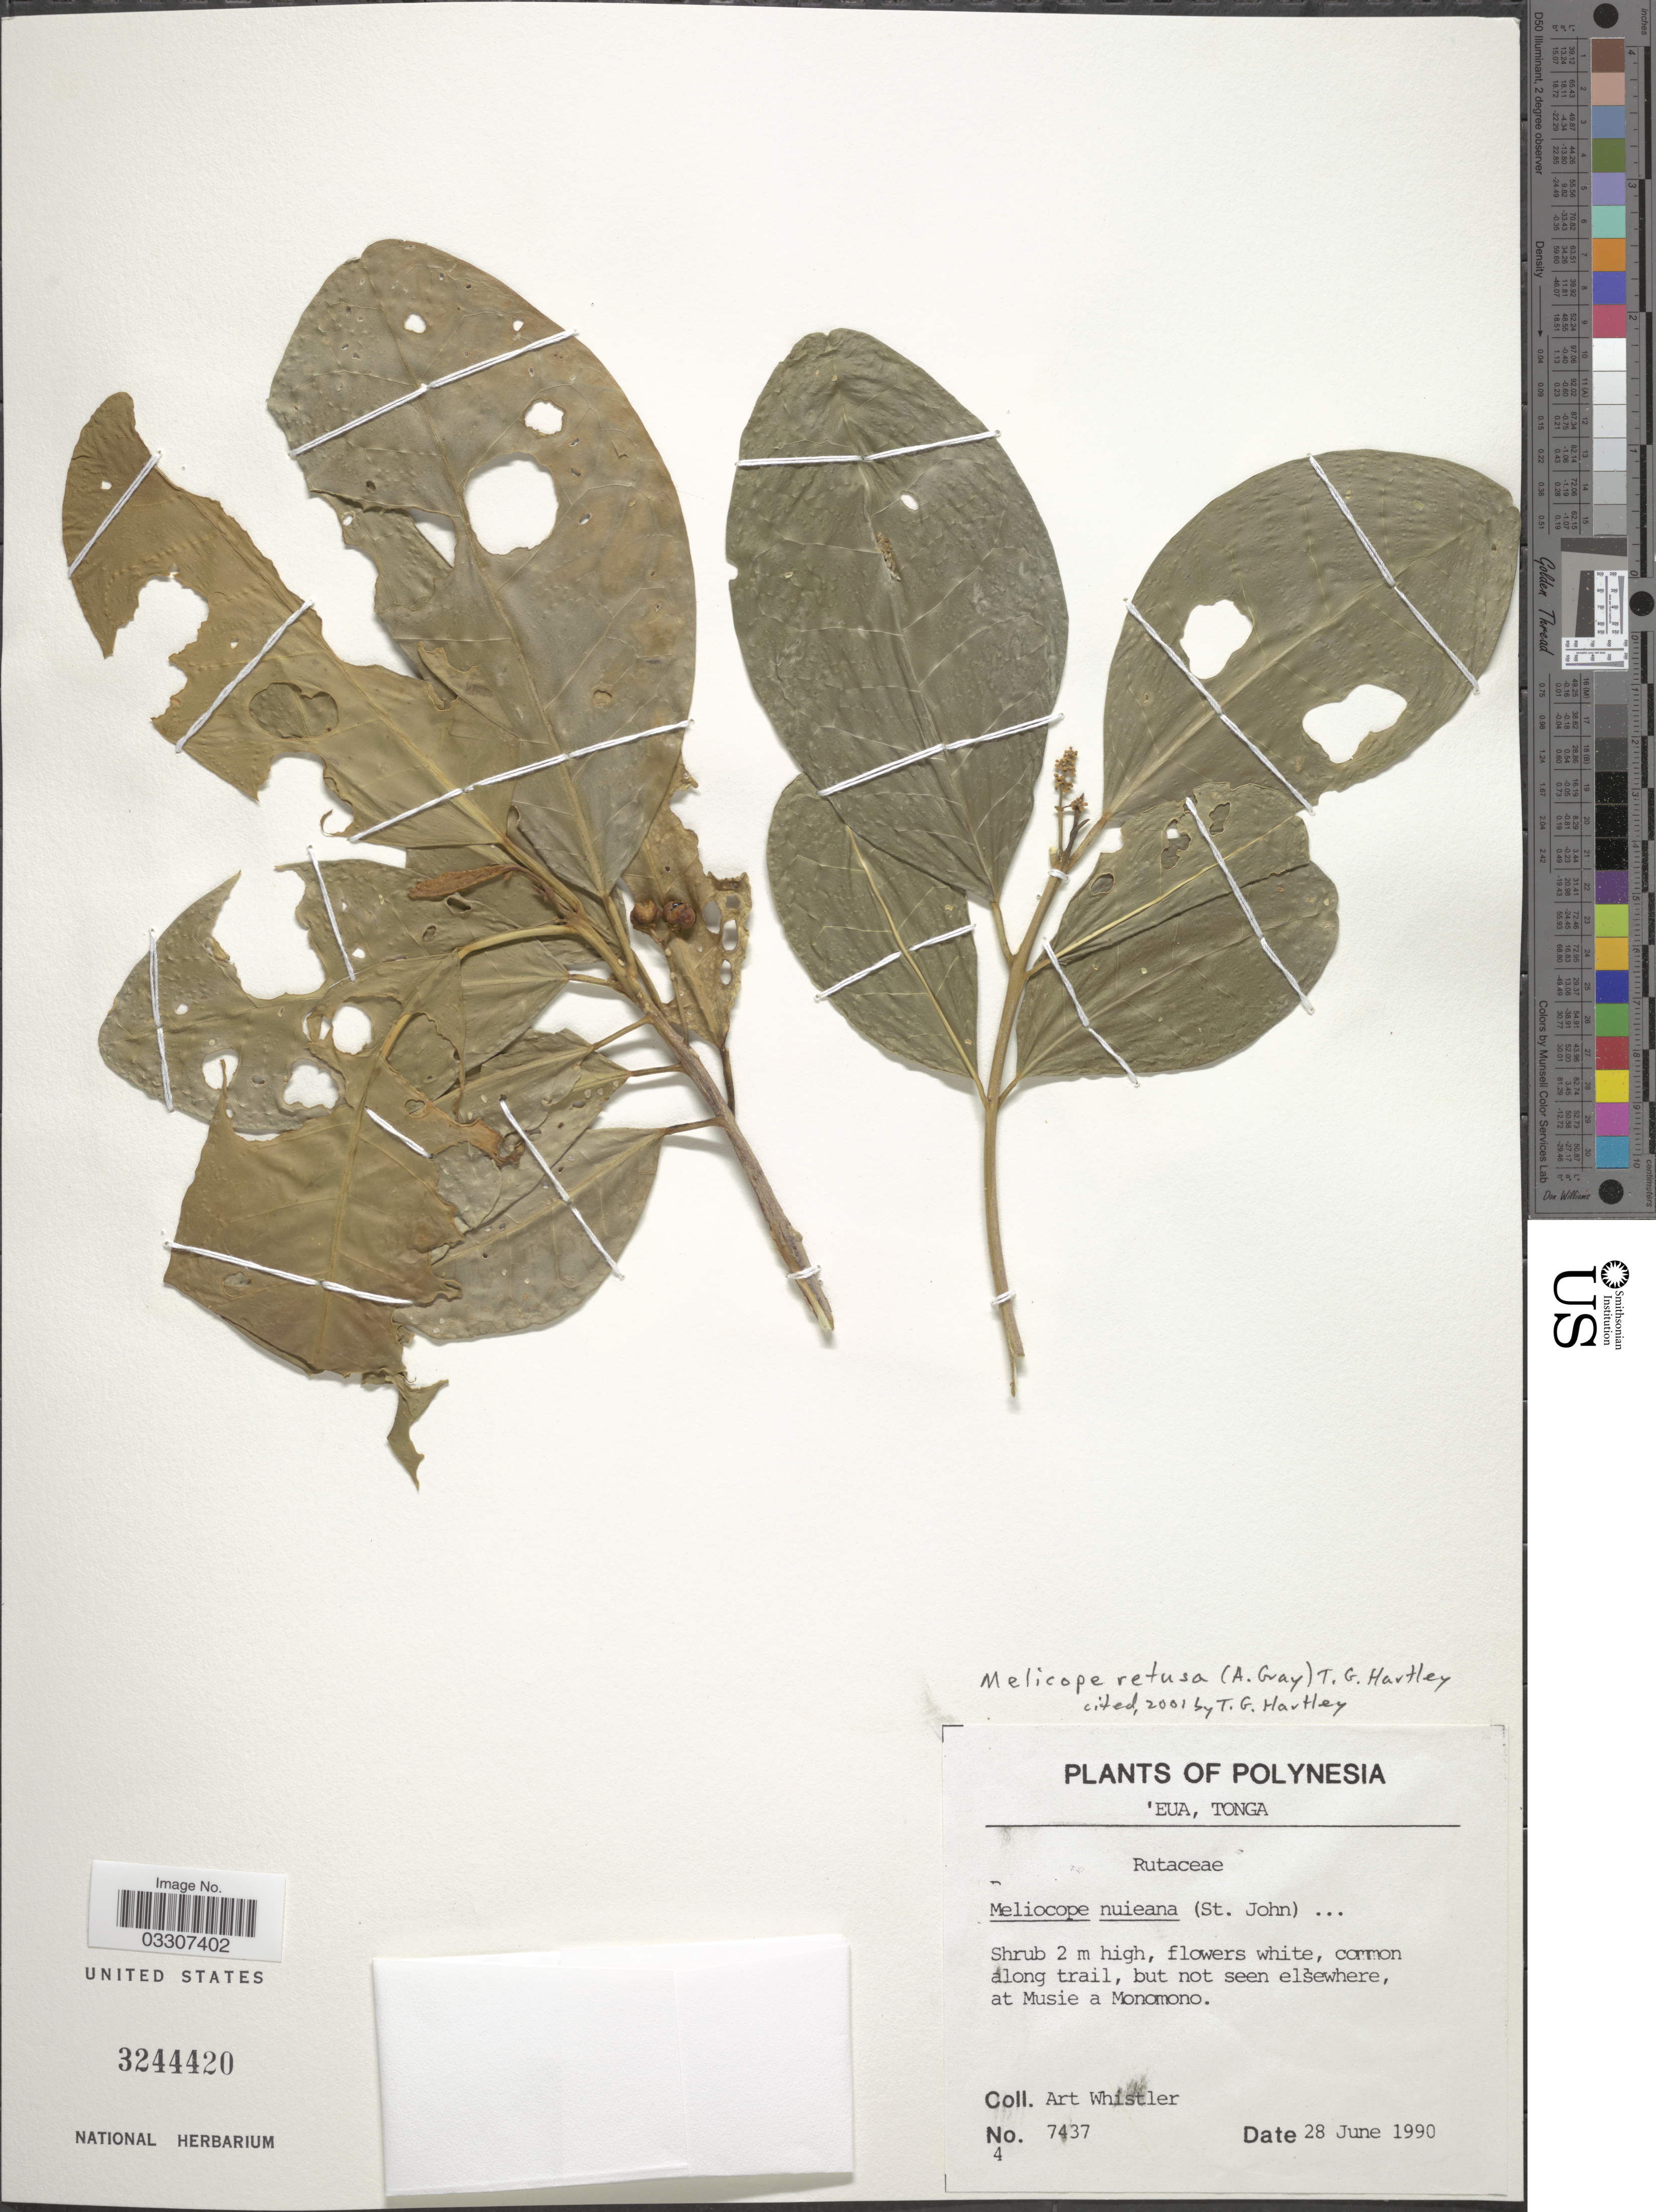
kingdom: Plantae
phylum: Tracheophyta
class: Magnoliopsida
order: Sapindales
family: Rutaceae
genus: Melicope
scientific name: Melicope retusa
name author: (A. Gray) T.G. Hartley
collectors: A. Whistler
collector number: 7437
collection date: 1990-06-28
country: Tonga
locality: Polynesia. 'Eua. Along trail at Musie a Monomono.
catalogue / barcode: US 3244420